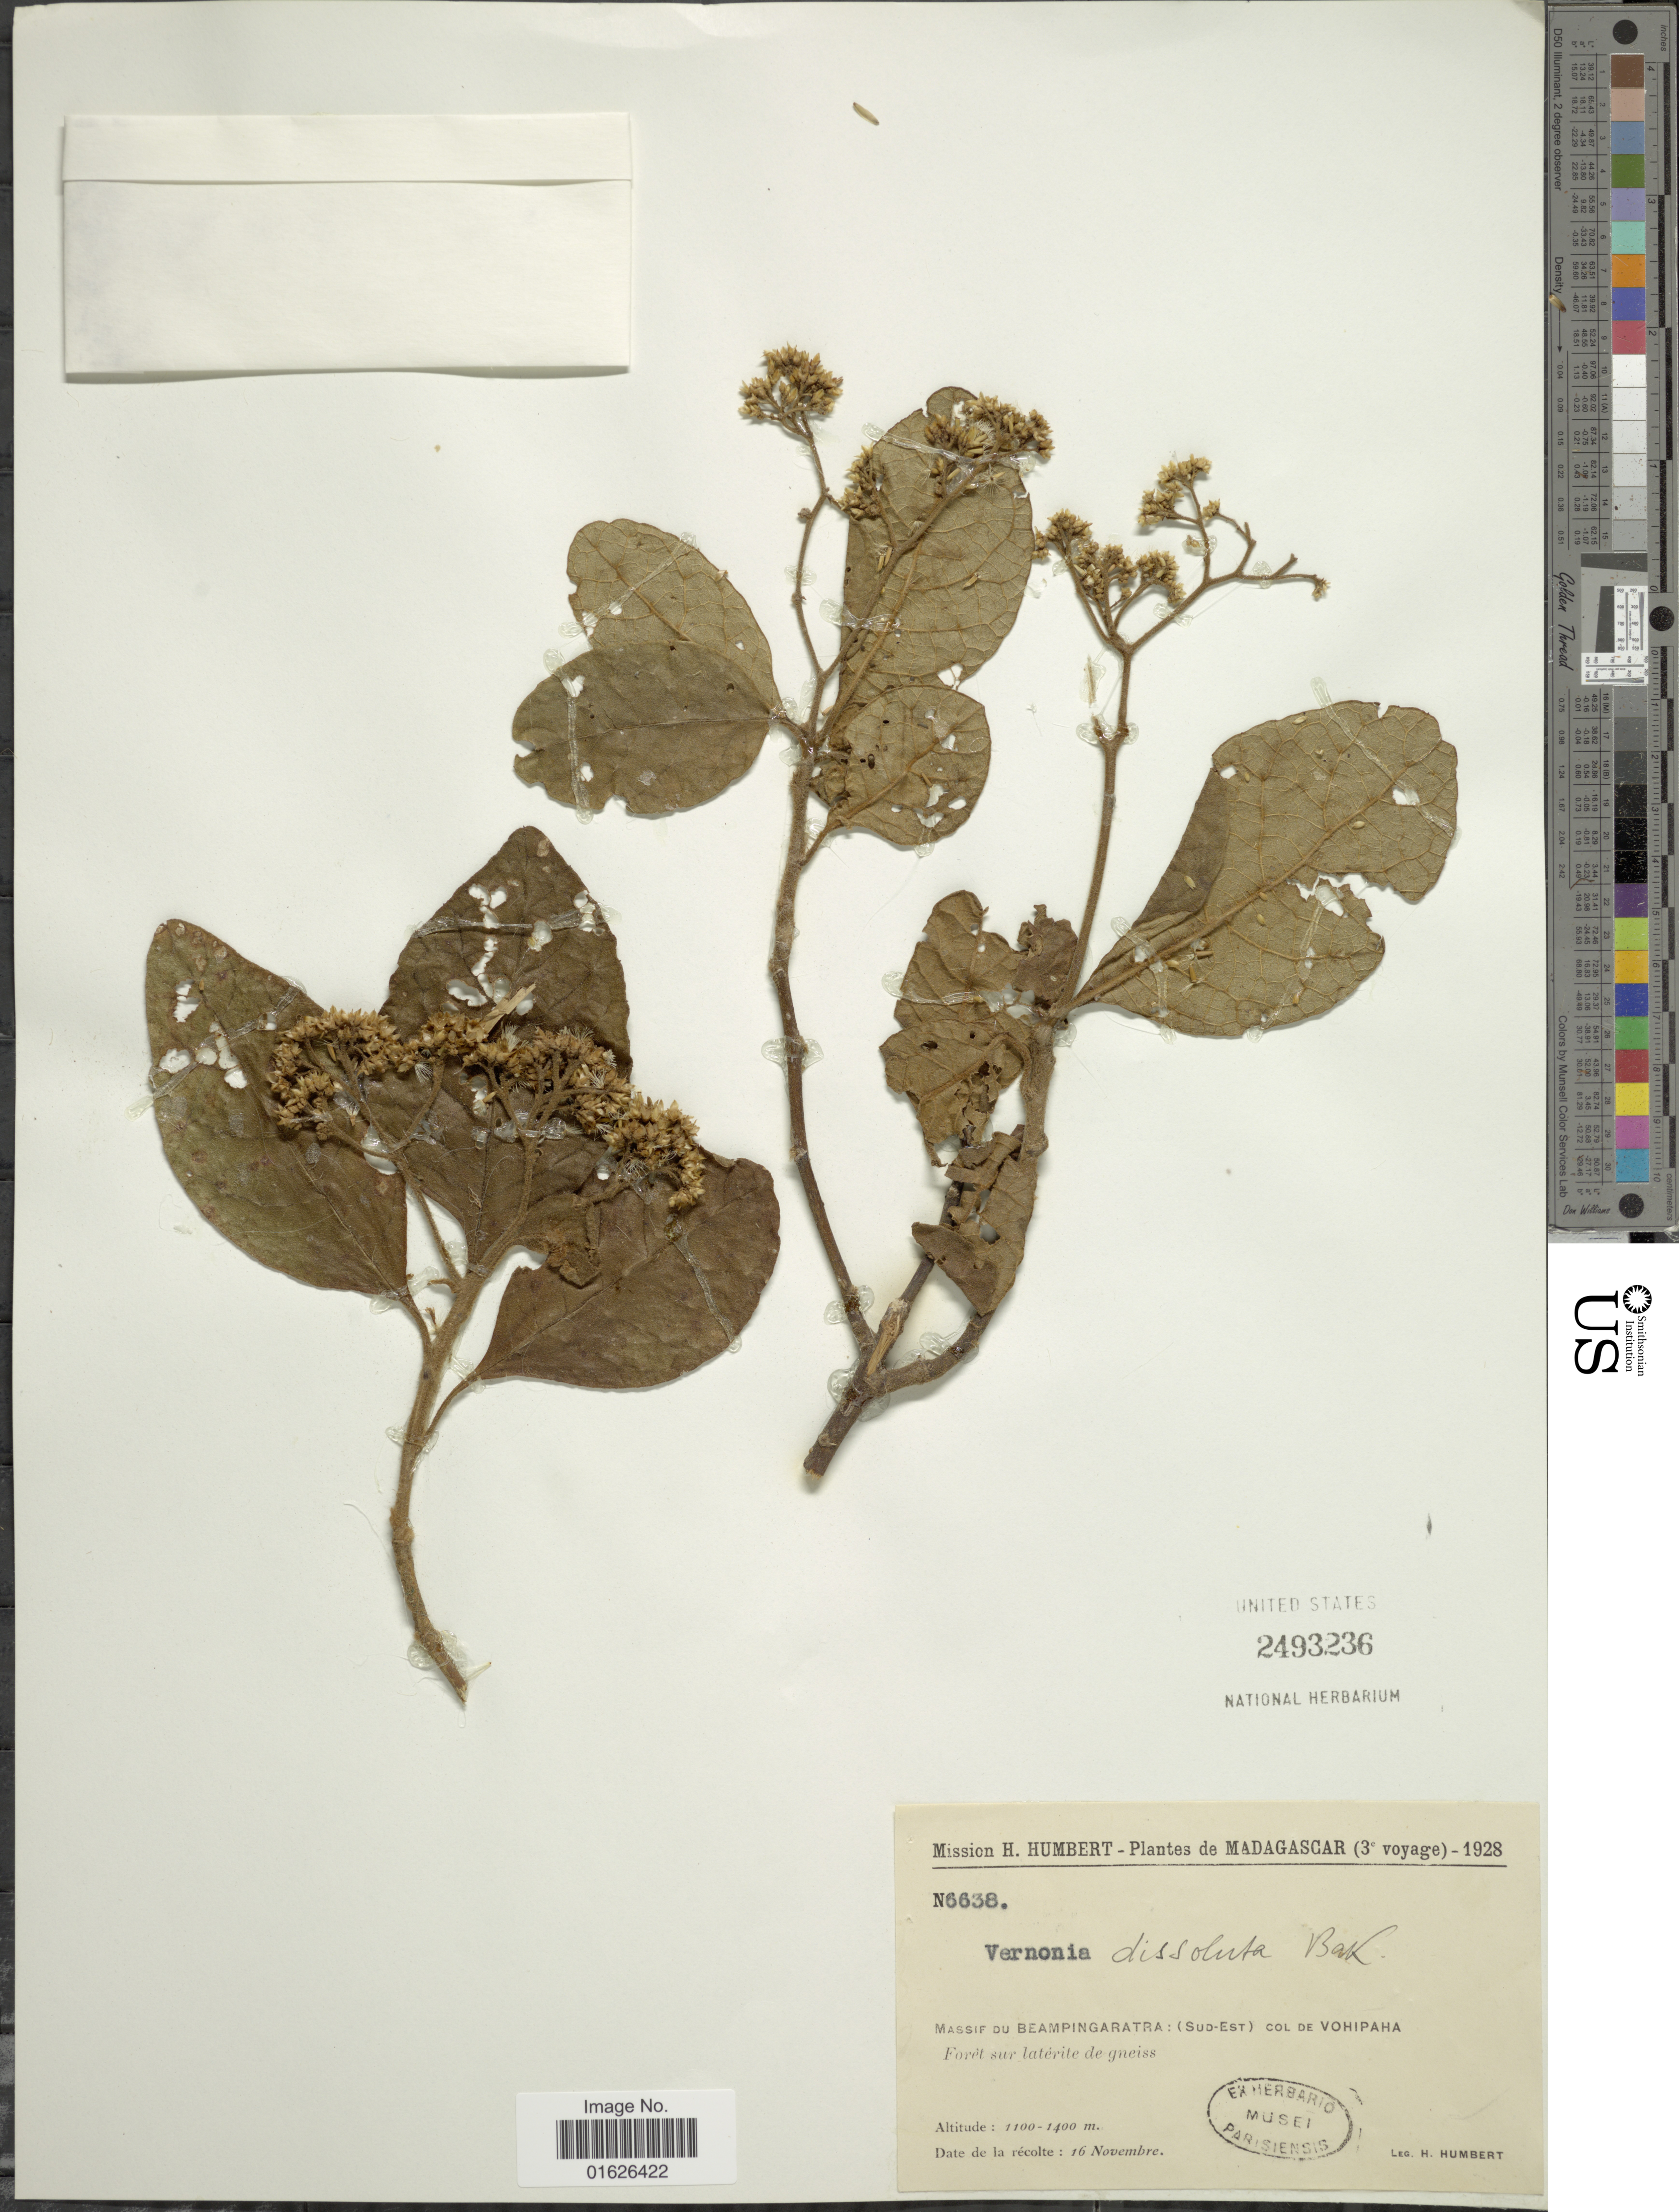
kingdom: Plantae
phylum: Tracheophyta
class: Magnoliopsida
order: Asterales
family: Asteraceae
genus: Gymnanthemum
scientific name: Gymnanthemum dissolutum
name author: (Baker) H. Rob.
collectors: H. Humbert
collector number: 6638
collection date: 1928-11-16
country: Madagascar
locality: Massif du Beampingaratra: ( Sud - Est ) Col de Vohipaha, foret sur laterite de gneiss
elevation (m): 1100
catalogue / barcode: US 2493236